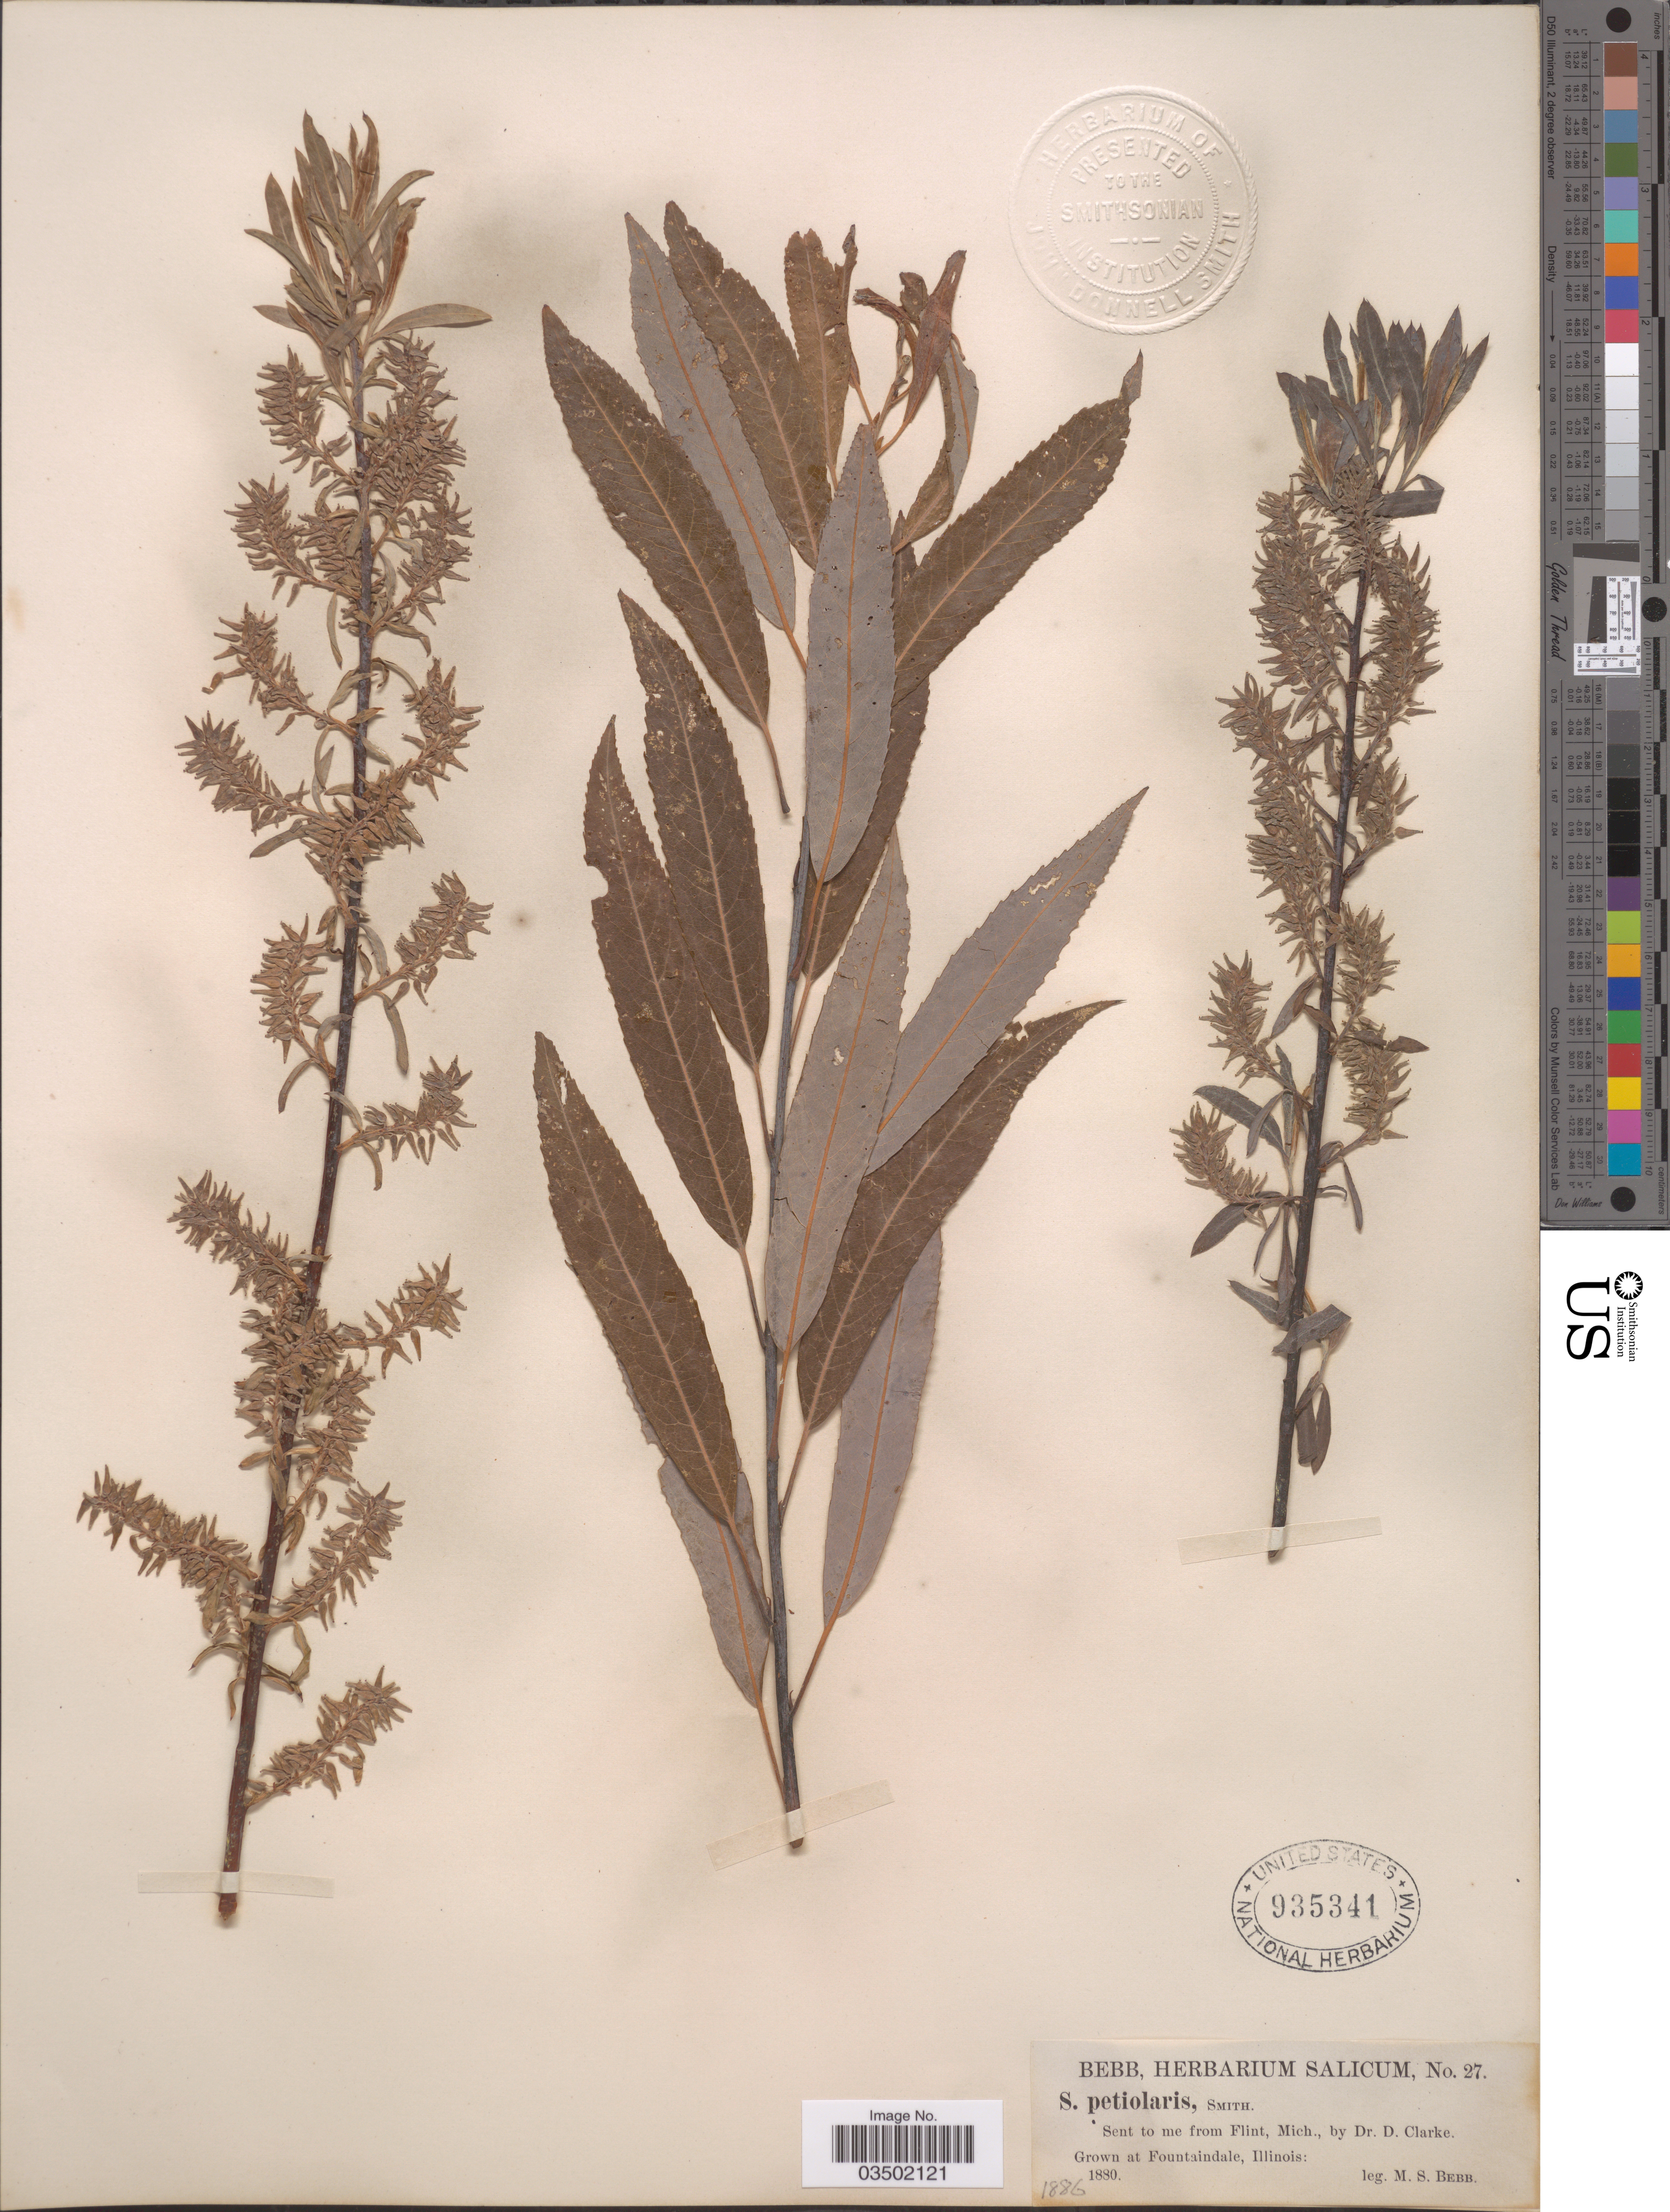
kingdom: Plantae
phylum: Tracheophyta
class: Magnoliopsida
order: Malpighiales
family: Salicaceae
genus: Salix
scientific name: Salix petiolaris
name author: Sm.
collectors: M. Bebb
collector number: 27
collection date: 1880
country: United States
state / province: Illinois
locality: At Fountaindale.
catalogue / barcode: US 935341